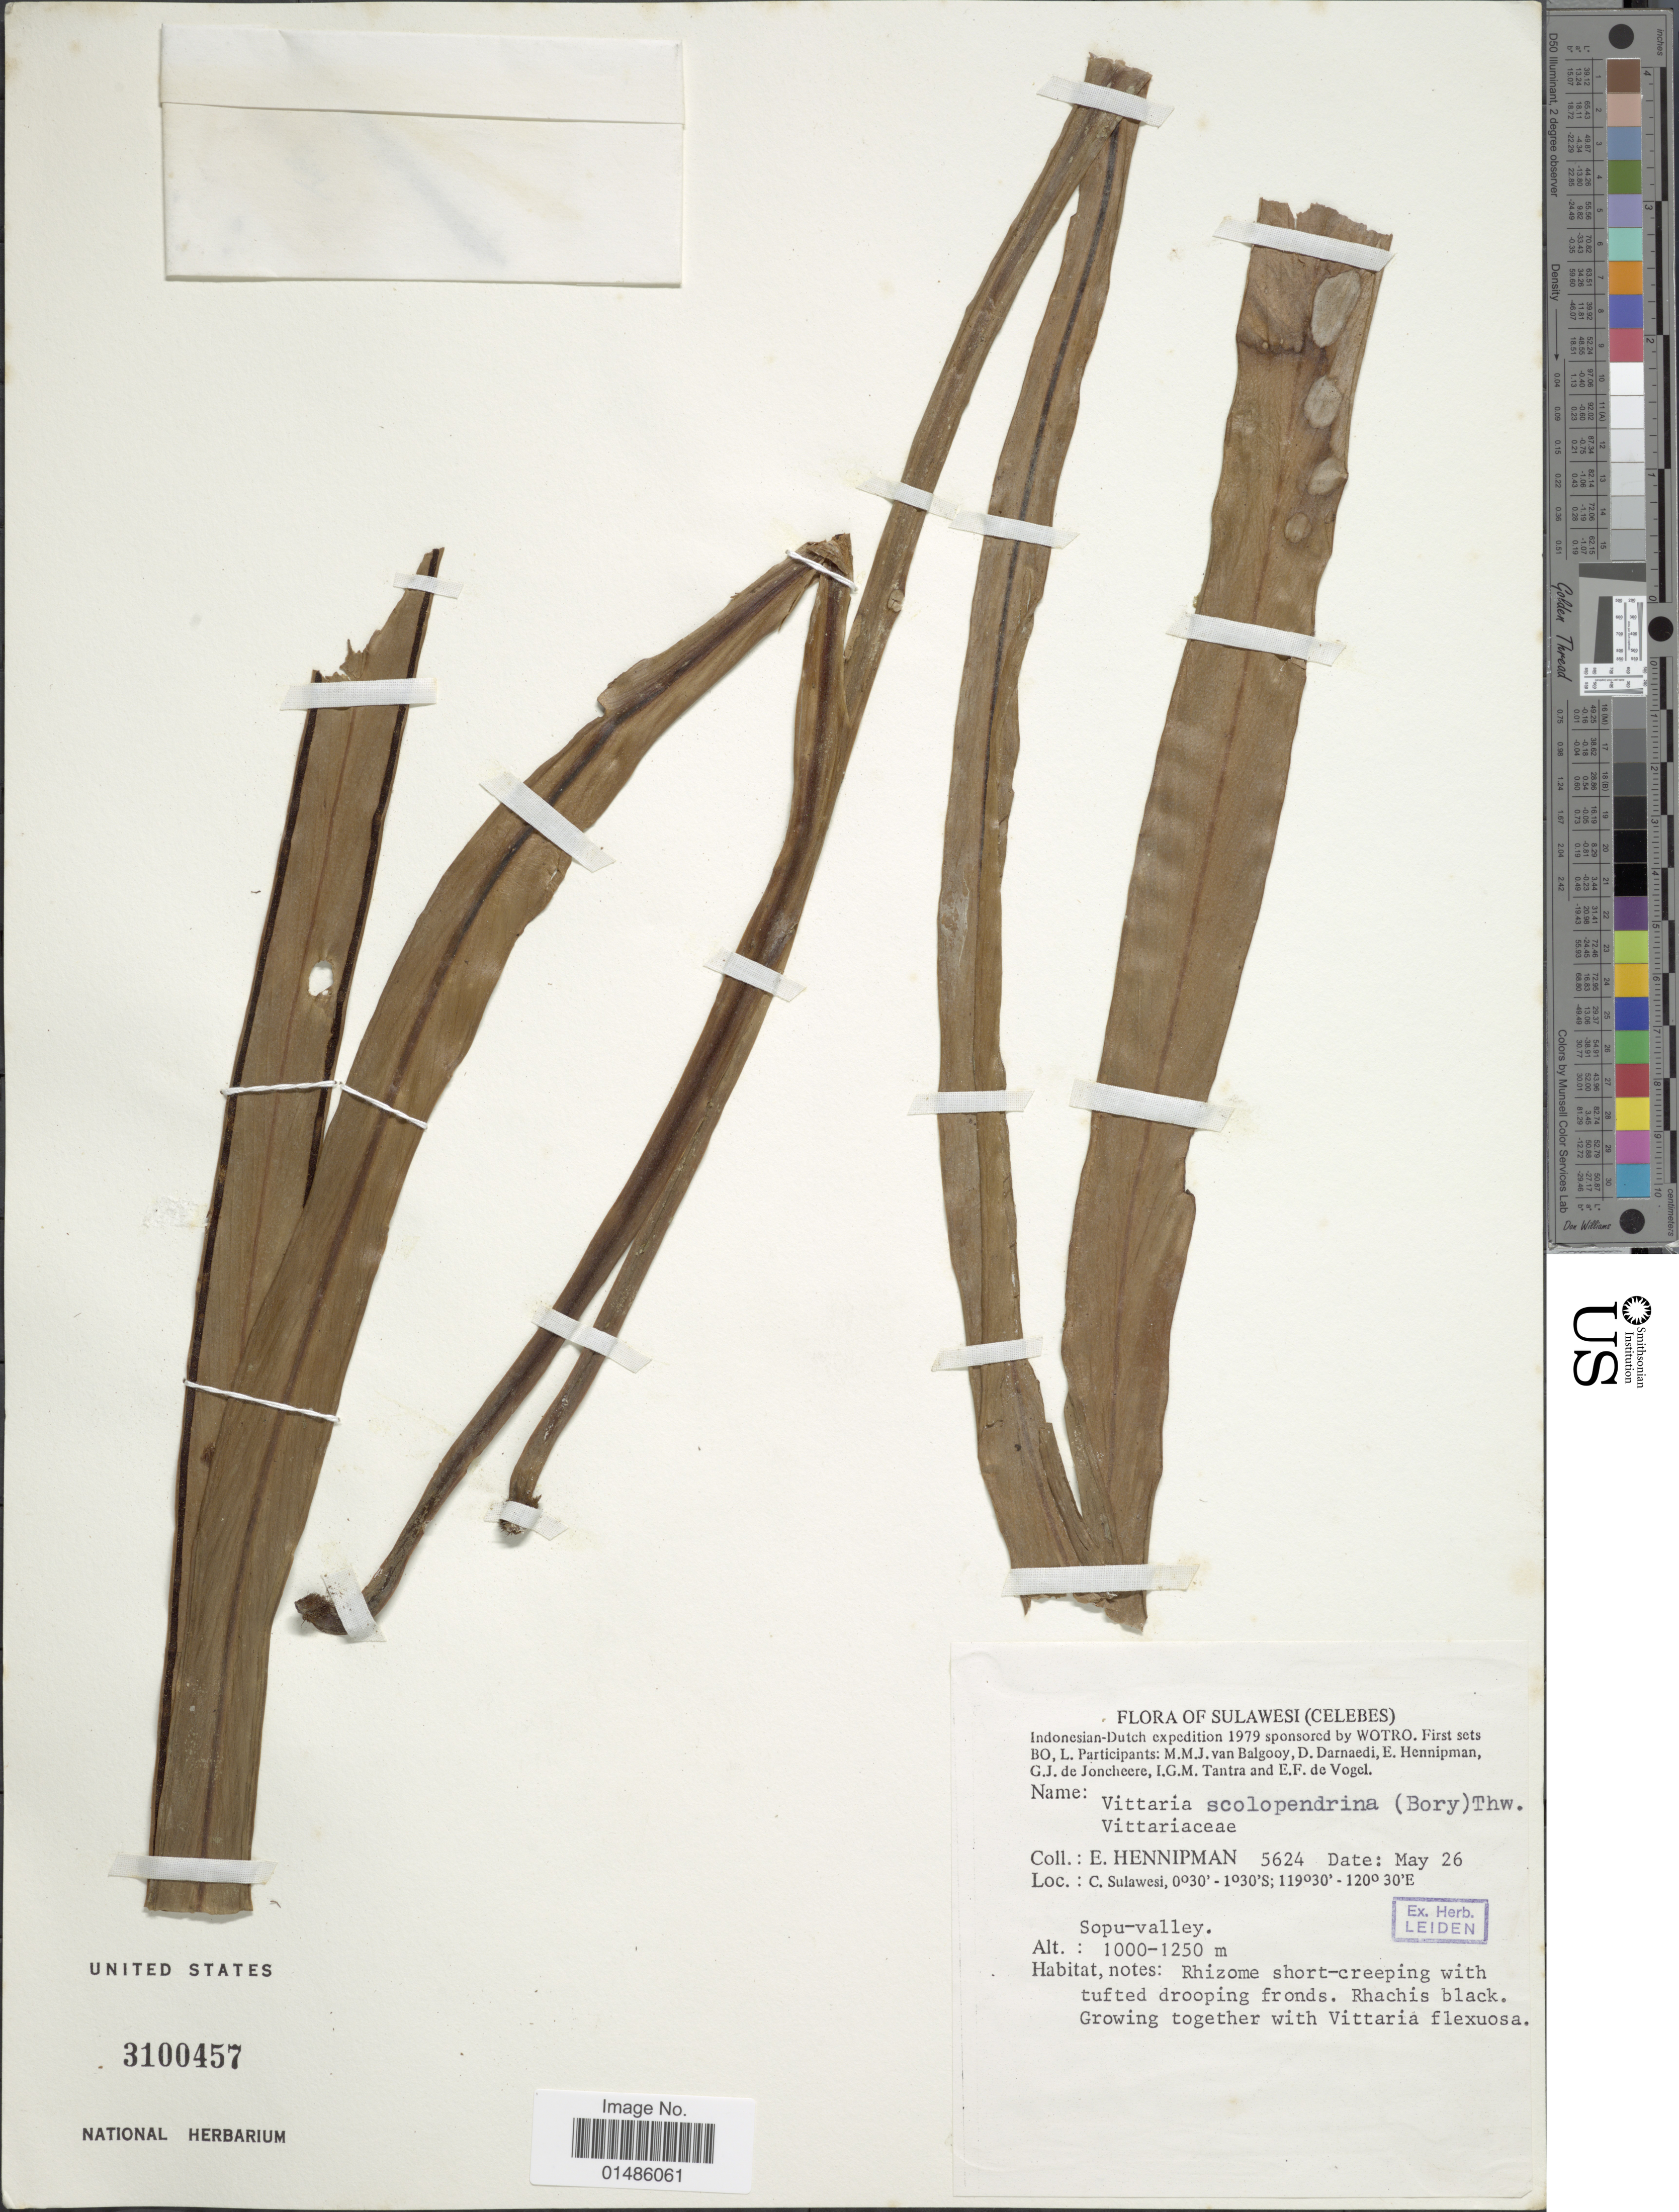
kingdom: Plantae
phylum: Tracheophyta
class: Polypodiopsida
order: Polypodiales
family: Pteridaceae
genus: Haplopteris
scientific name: Haplopteris scolopendrina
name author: (Bory) Presl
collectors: E. Hennipman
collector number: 5624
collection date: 1979-05-26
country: Indonesia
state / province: Sulawesi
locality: C. Sulawesi. Sopu-valley.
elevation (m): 1000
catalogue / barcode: US 3100457